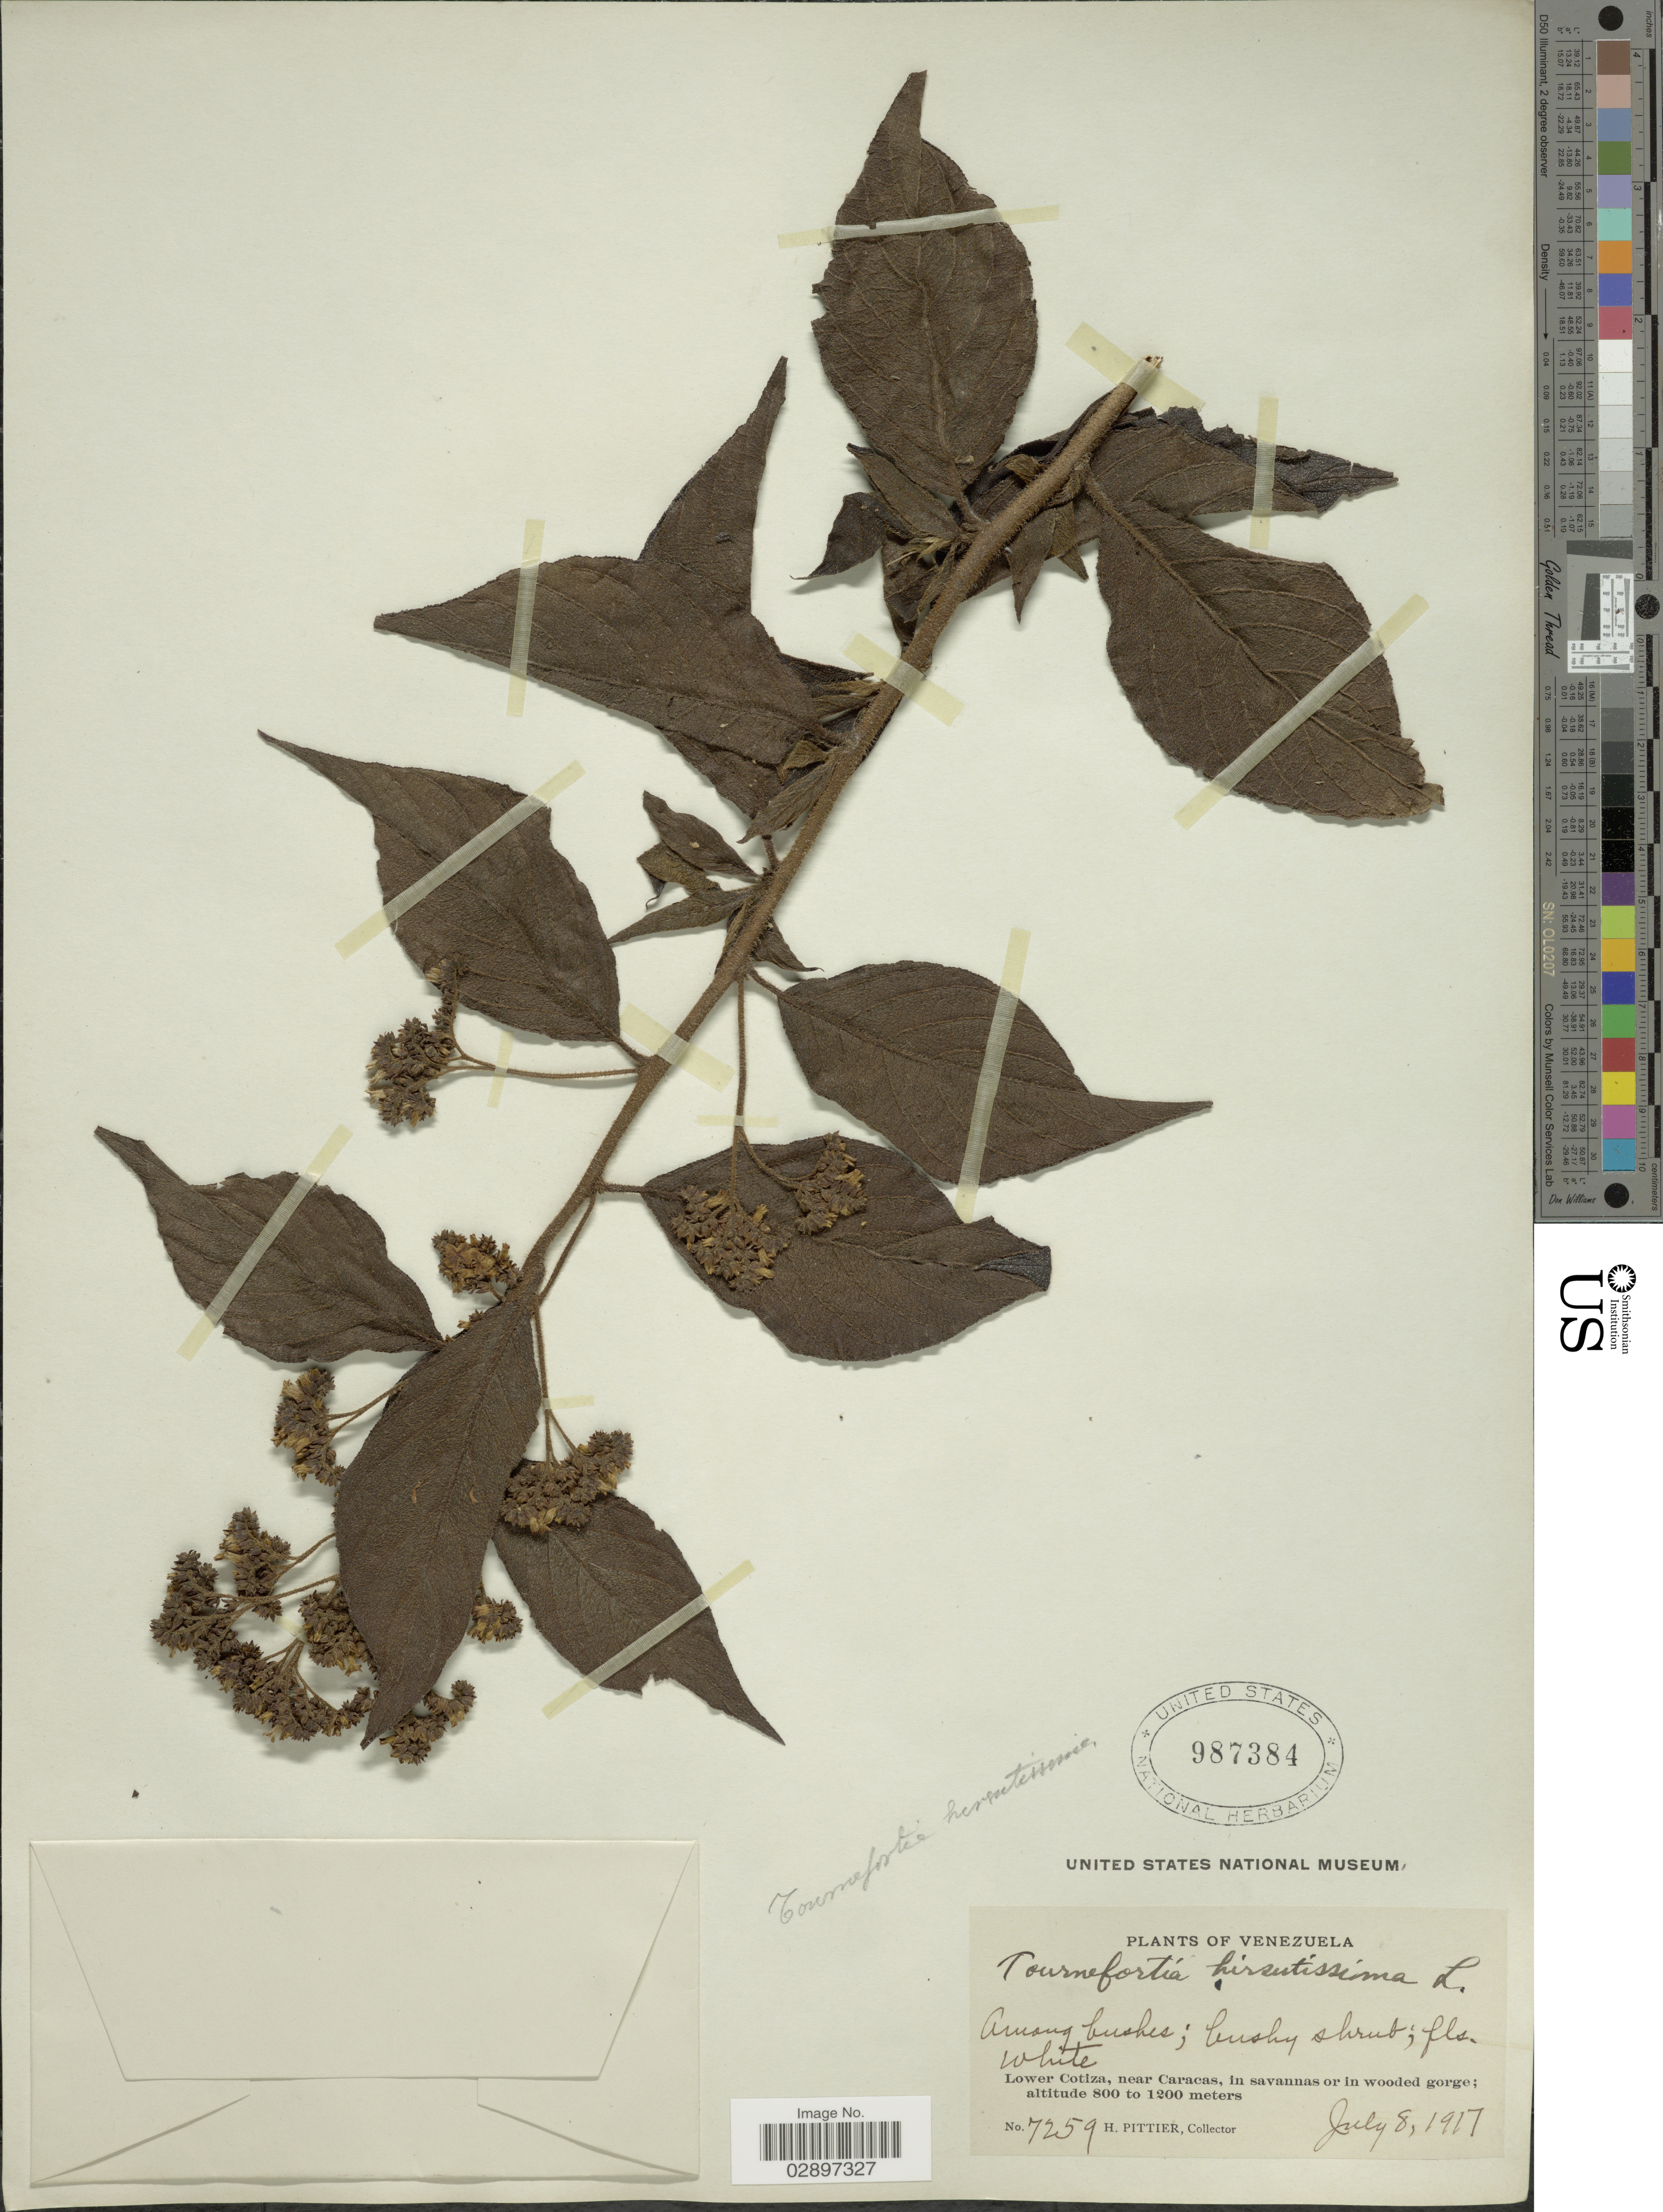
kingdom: Plantae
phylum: Tracheophyta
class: Magnoliopsida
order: Boraginales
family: Heliotropiaceae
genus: Tournefortia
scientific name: Tournefortia hirsutissima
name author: L.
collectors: H. F. Pittier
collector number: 7259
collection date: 1917-07-08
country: Venezuela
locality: Lower Cotiza, near Caracas, in savannas or in wooded gorge.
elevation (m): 800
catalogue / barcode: US 987384